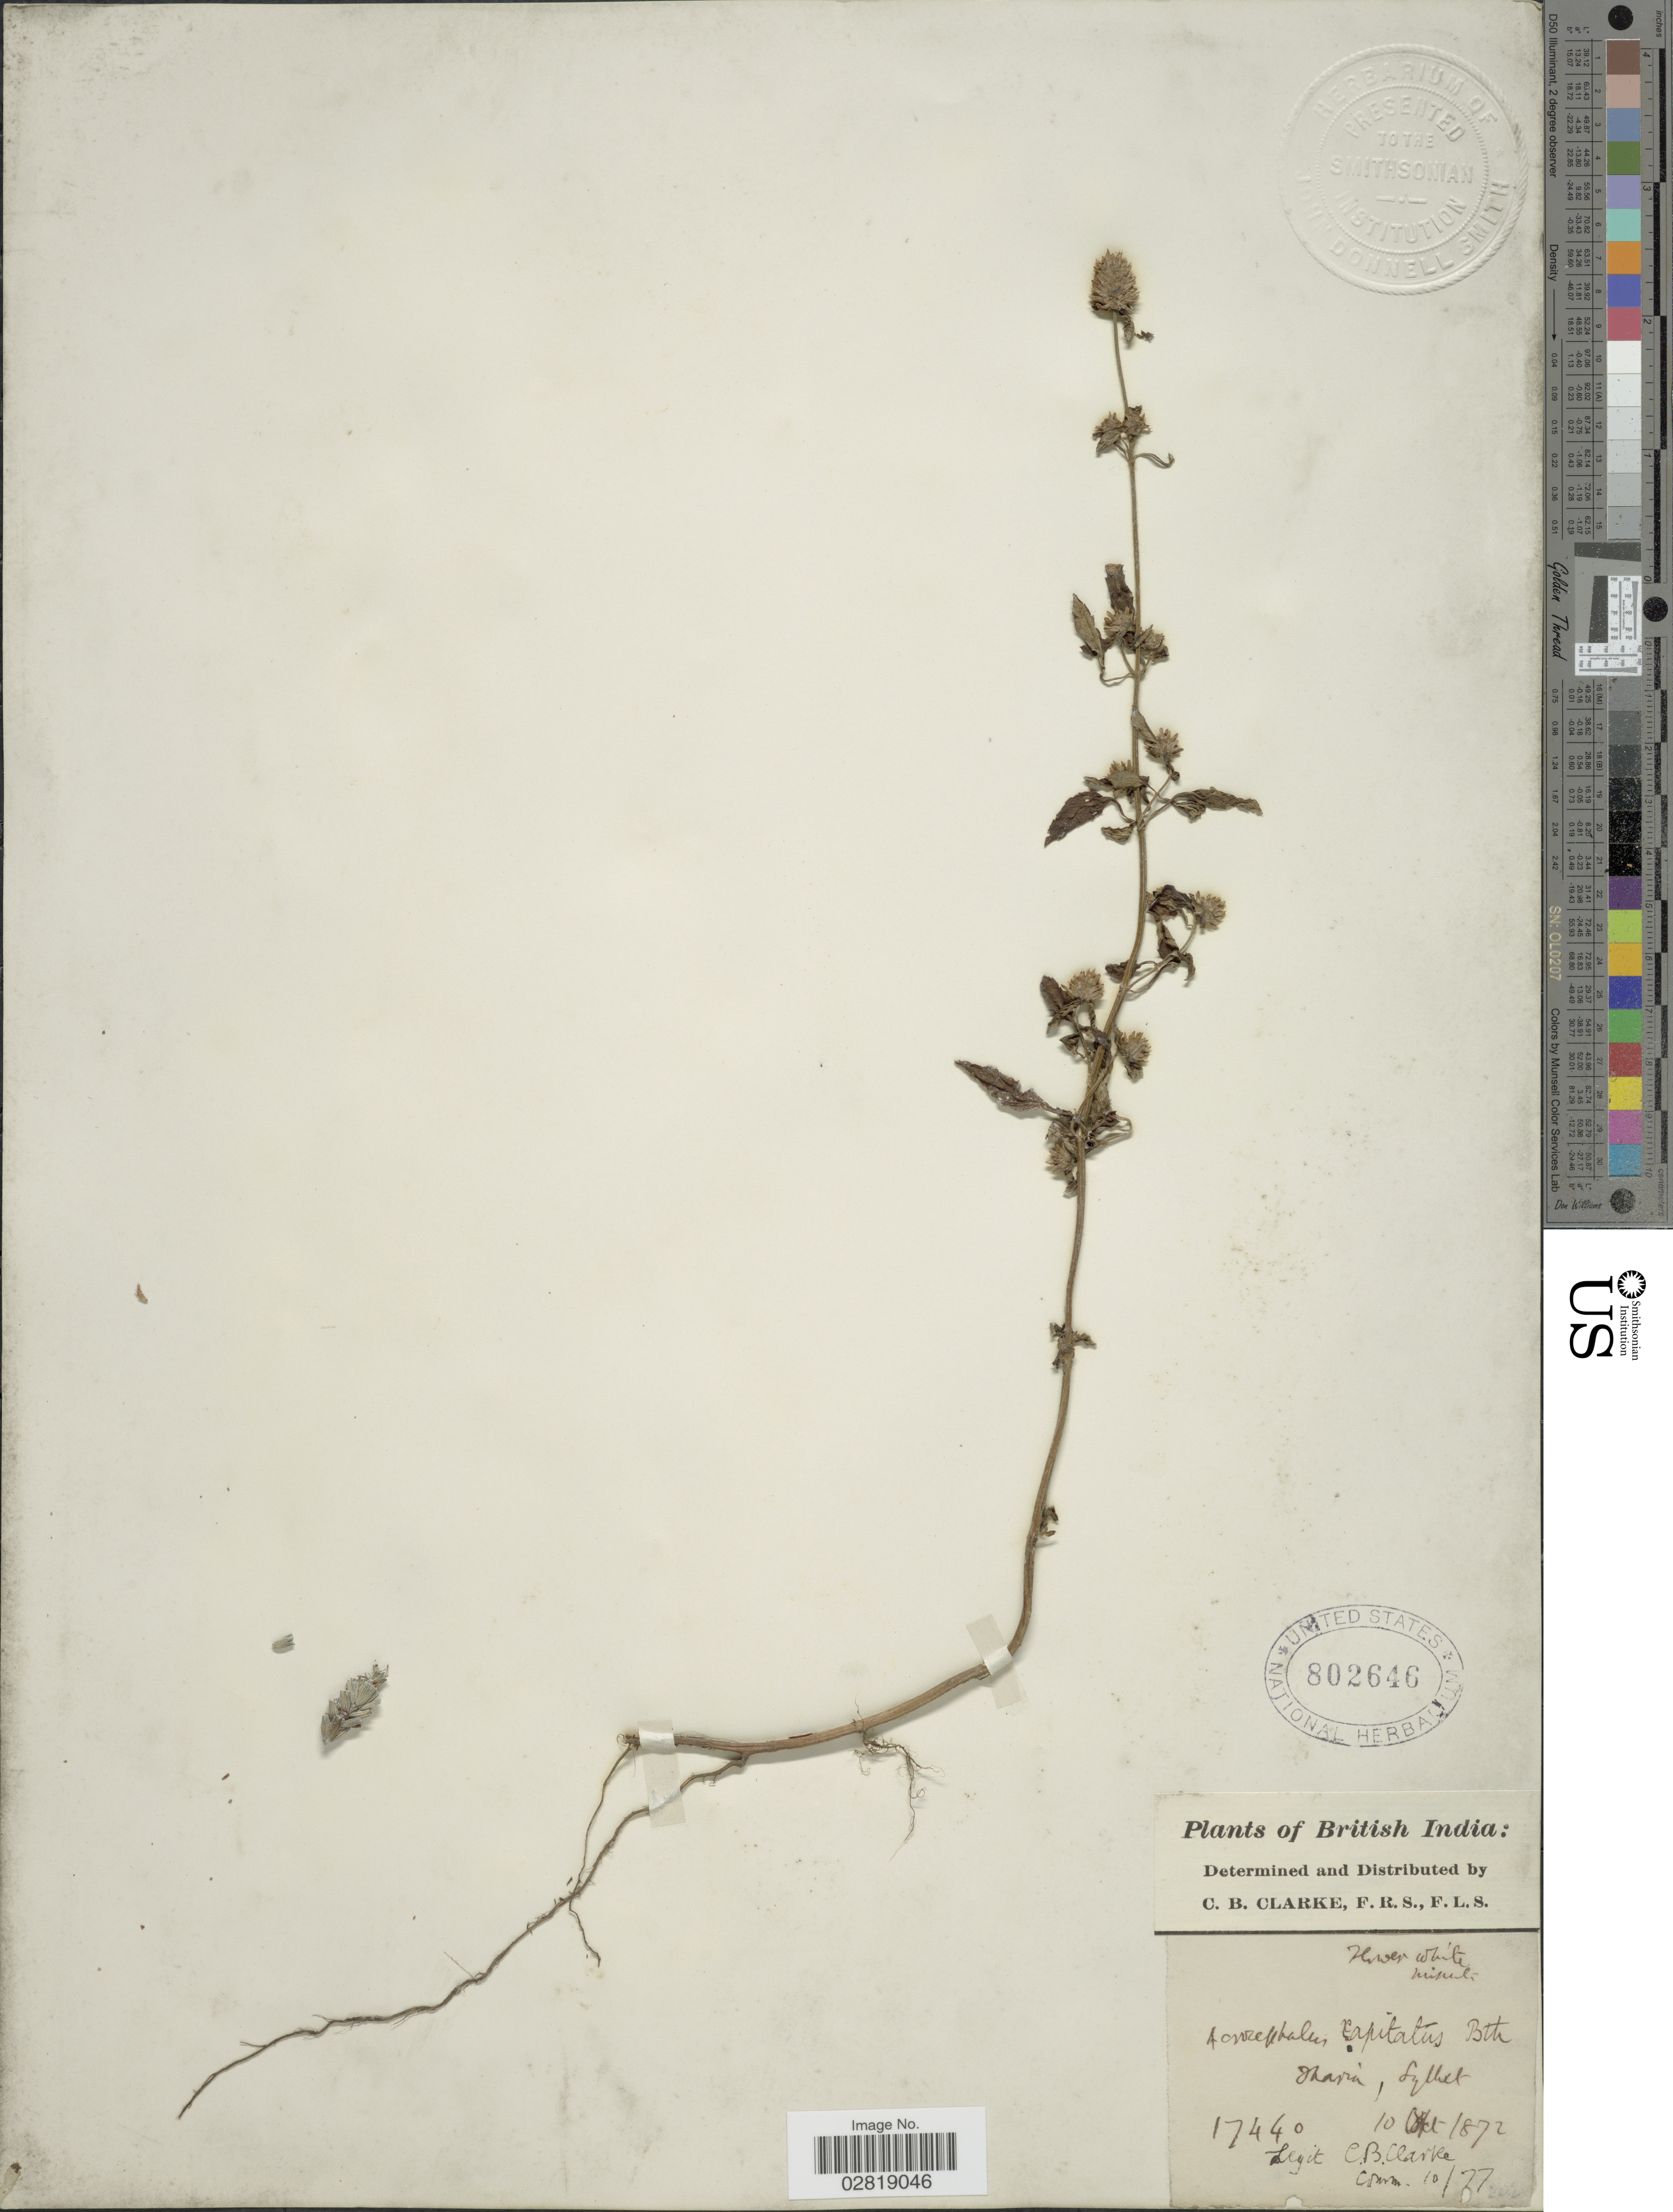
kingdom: Plantae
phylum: Tracheophyta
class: Magnoliopsida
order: Lamiales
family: Lamiaceae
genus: Platostoma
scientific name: Platostoma hispidum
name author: (L.) A.J. Paton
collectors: C. B. Clarke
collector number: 17440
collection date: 1872-10-10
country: Bangladesh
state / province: Sylhet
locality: British India. Khasia, Sylhet.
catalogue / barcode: US 802646